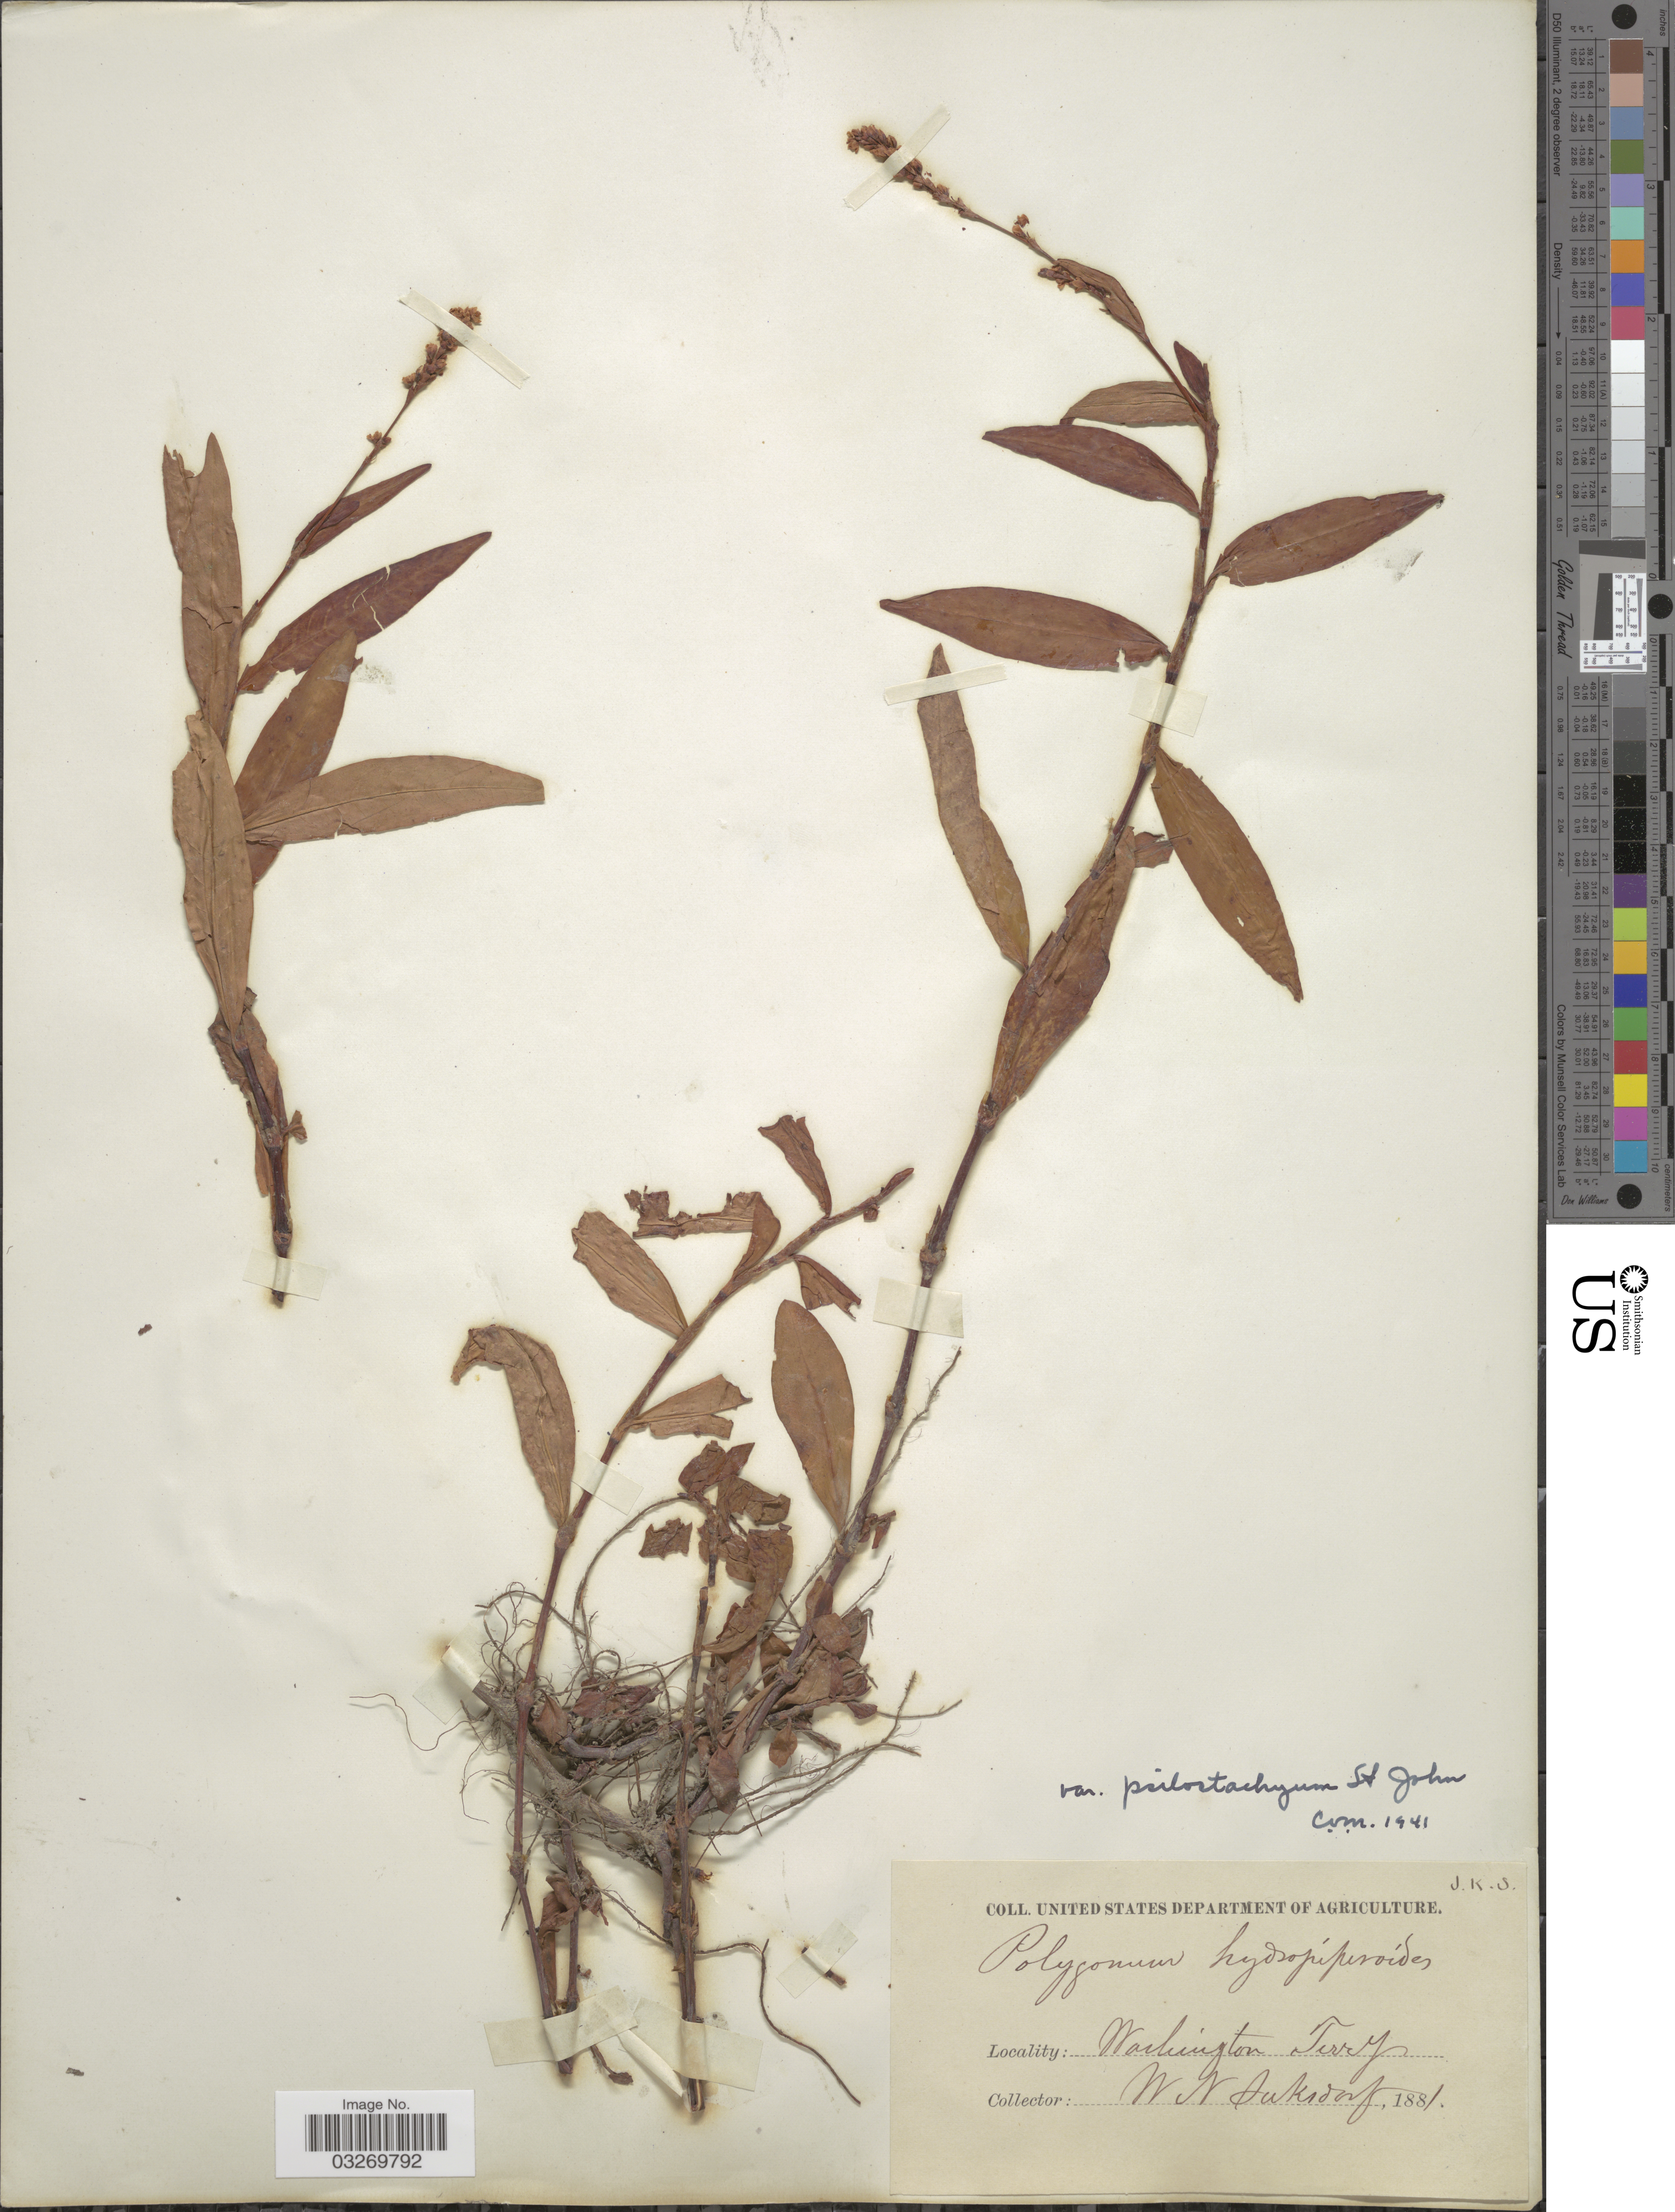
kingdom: Plantae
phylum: Tracheophyta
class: Magnoliopsida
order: Caryophyllales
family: Polygonaceae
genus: Polygonum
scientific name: Polygonum hydropiperoides var. psilostachyum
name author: H. St. John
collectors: W. N. Suksdorf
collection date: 1881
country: United States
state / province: Washington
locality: Terry.